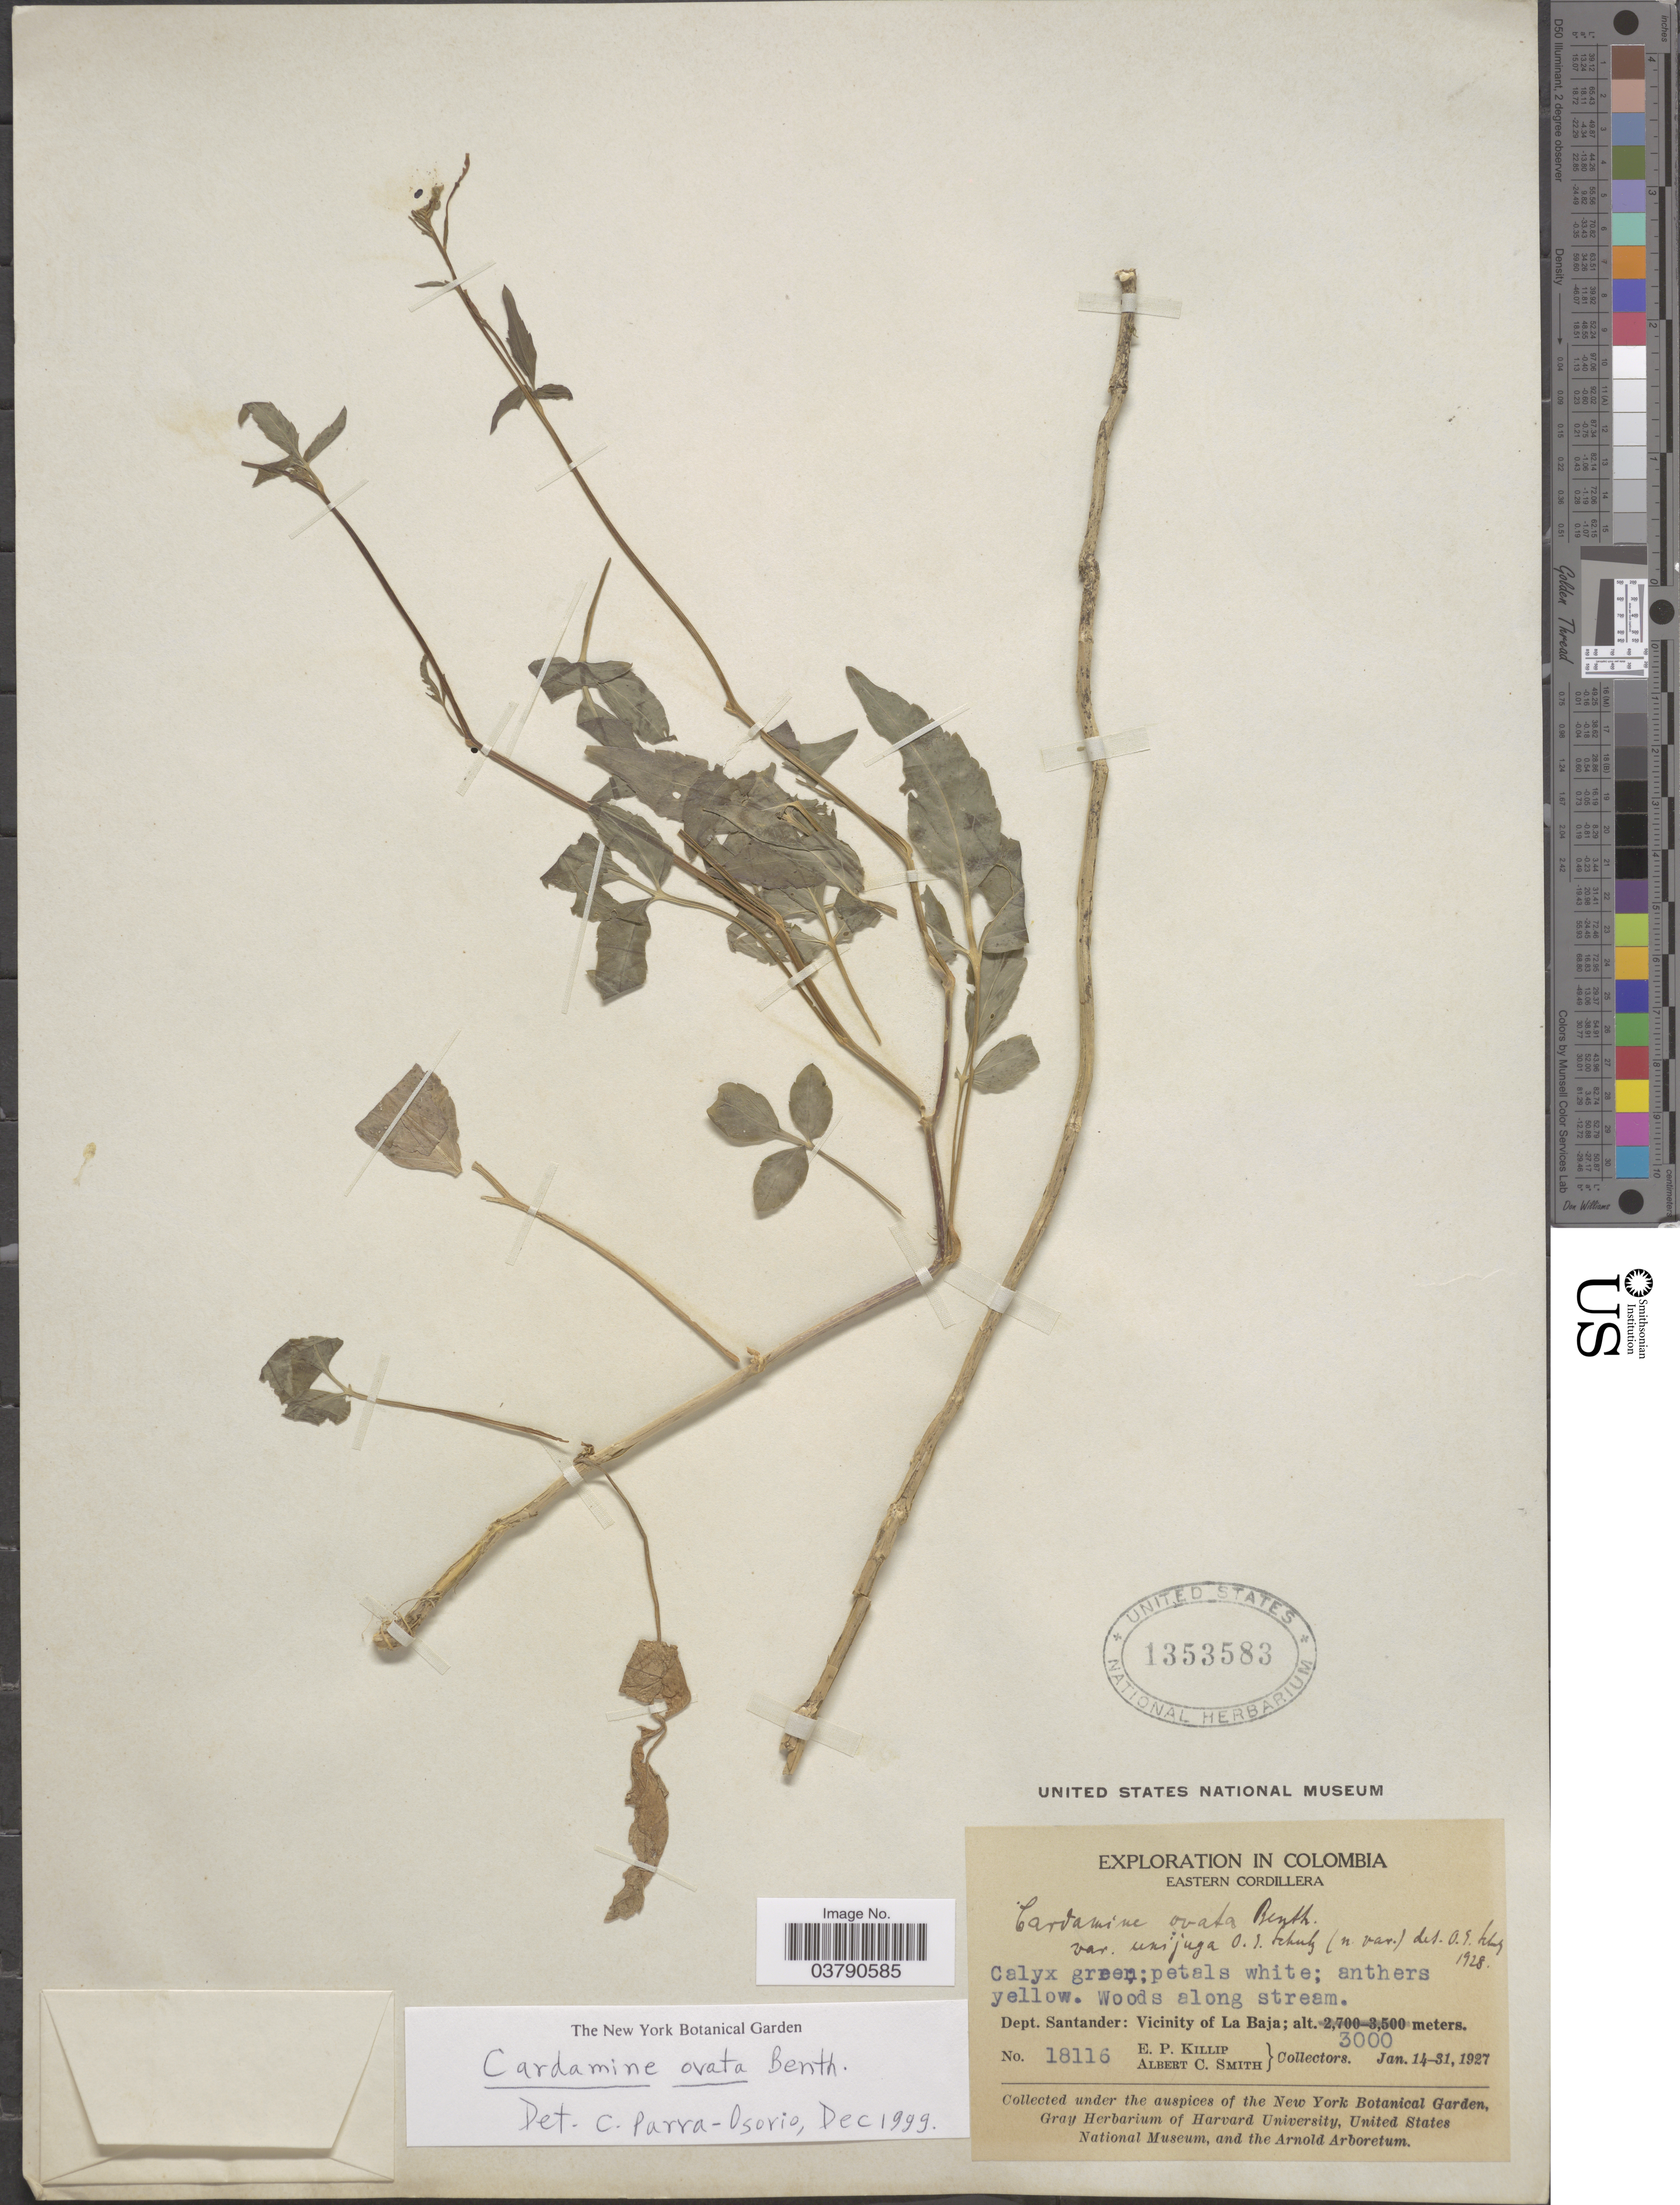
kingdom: Plantae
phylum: Tracheophyta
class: Magnoliopsida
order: Brassicales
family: Brassicaceae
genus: Cardamine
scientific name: Cardamine ovata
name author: Benth.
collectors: E. P. Killip & A. C. Smith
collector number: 18116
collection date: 1927-01-14/1927-01-31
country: Colombia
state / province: Santander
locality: Eastern Cordillera. Dept. Santander: Vicinity of La Baja.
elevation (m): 3000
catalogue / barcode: US 1353583